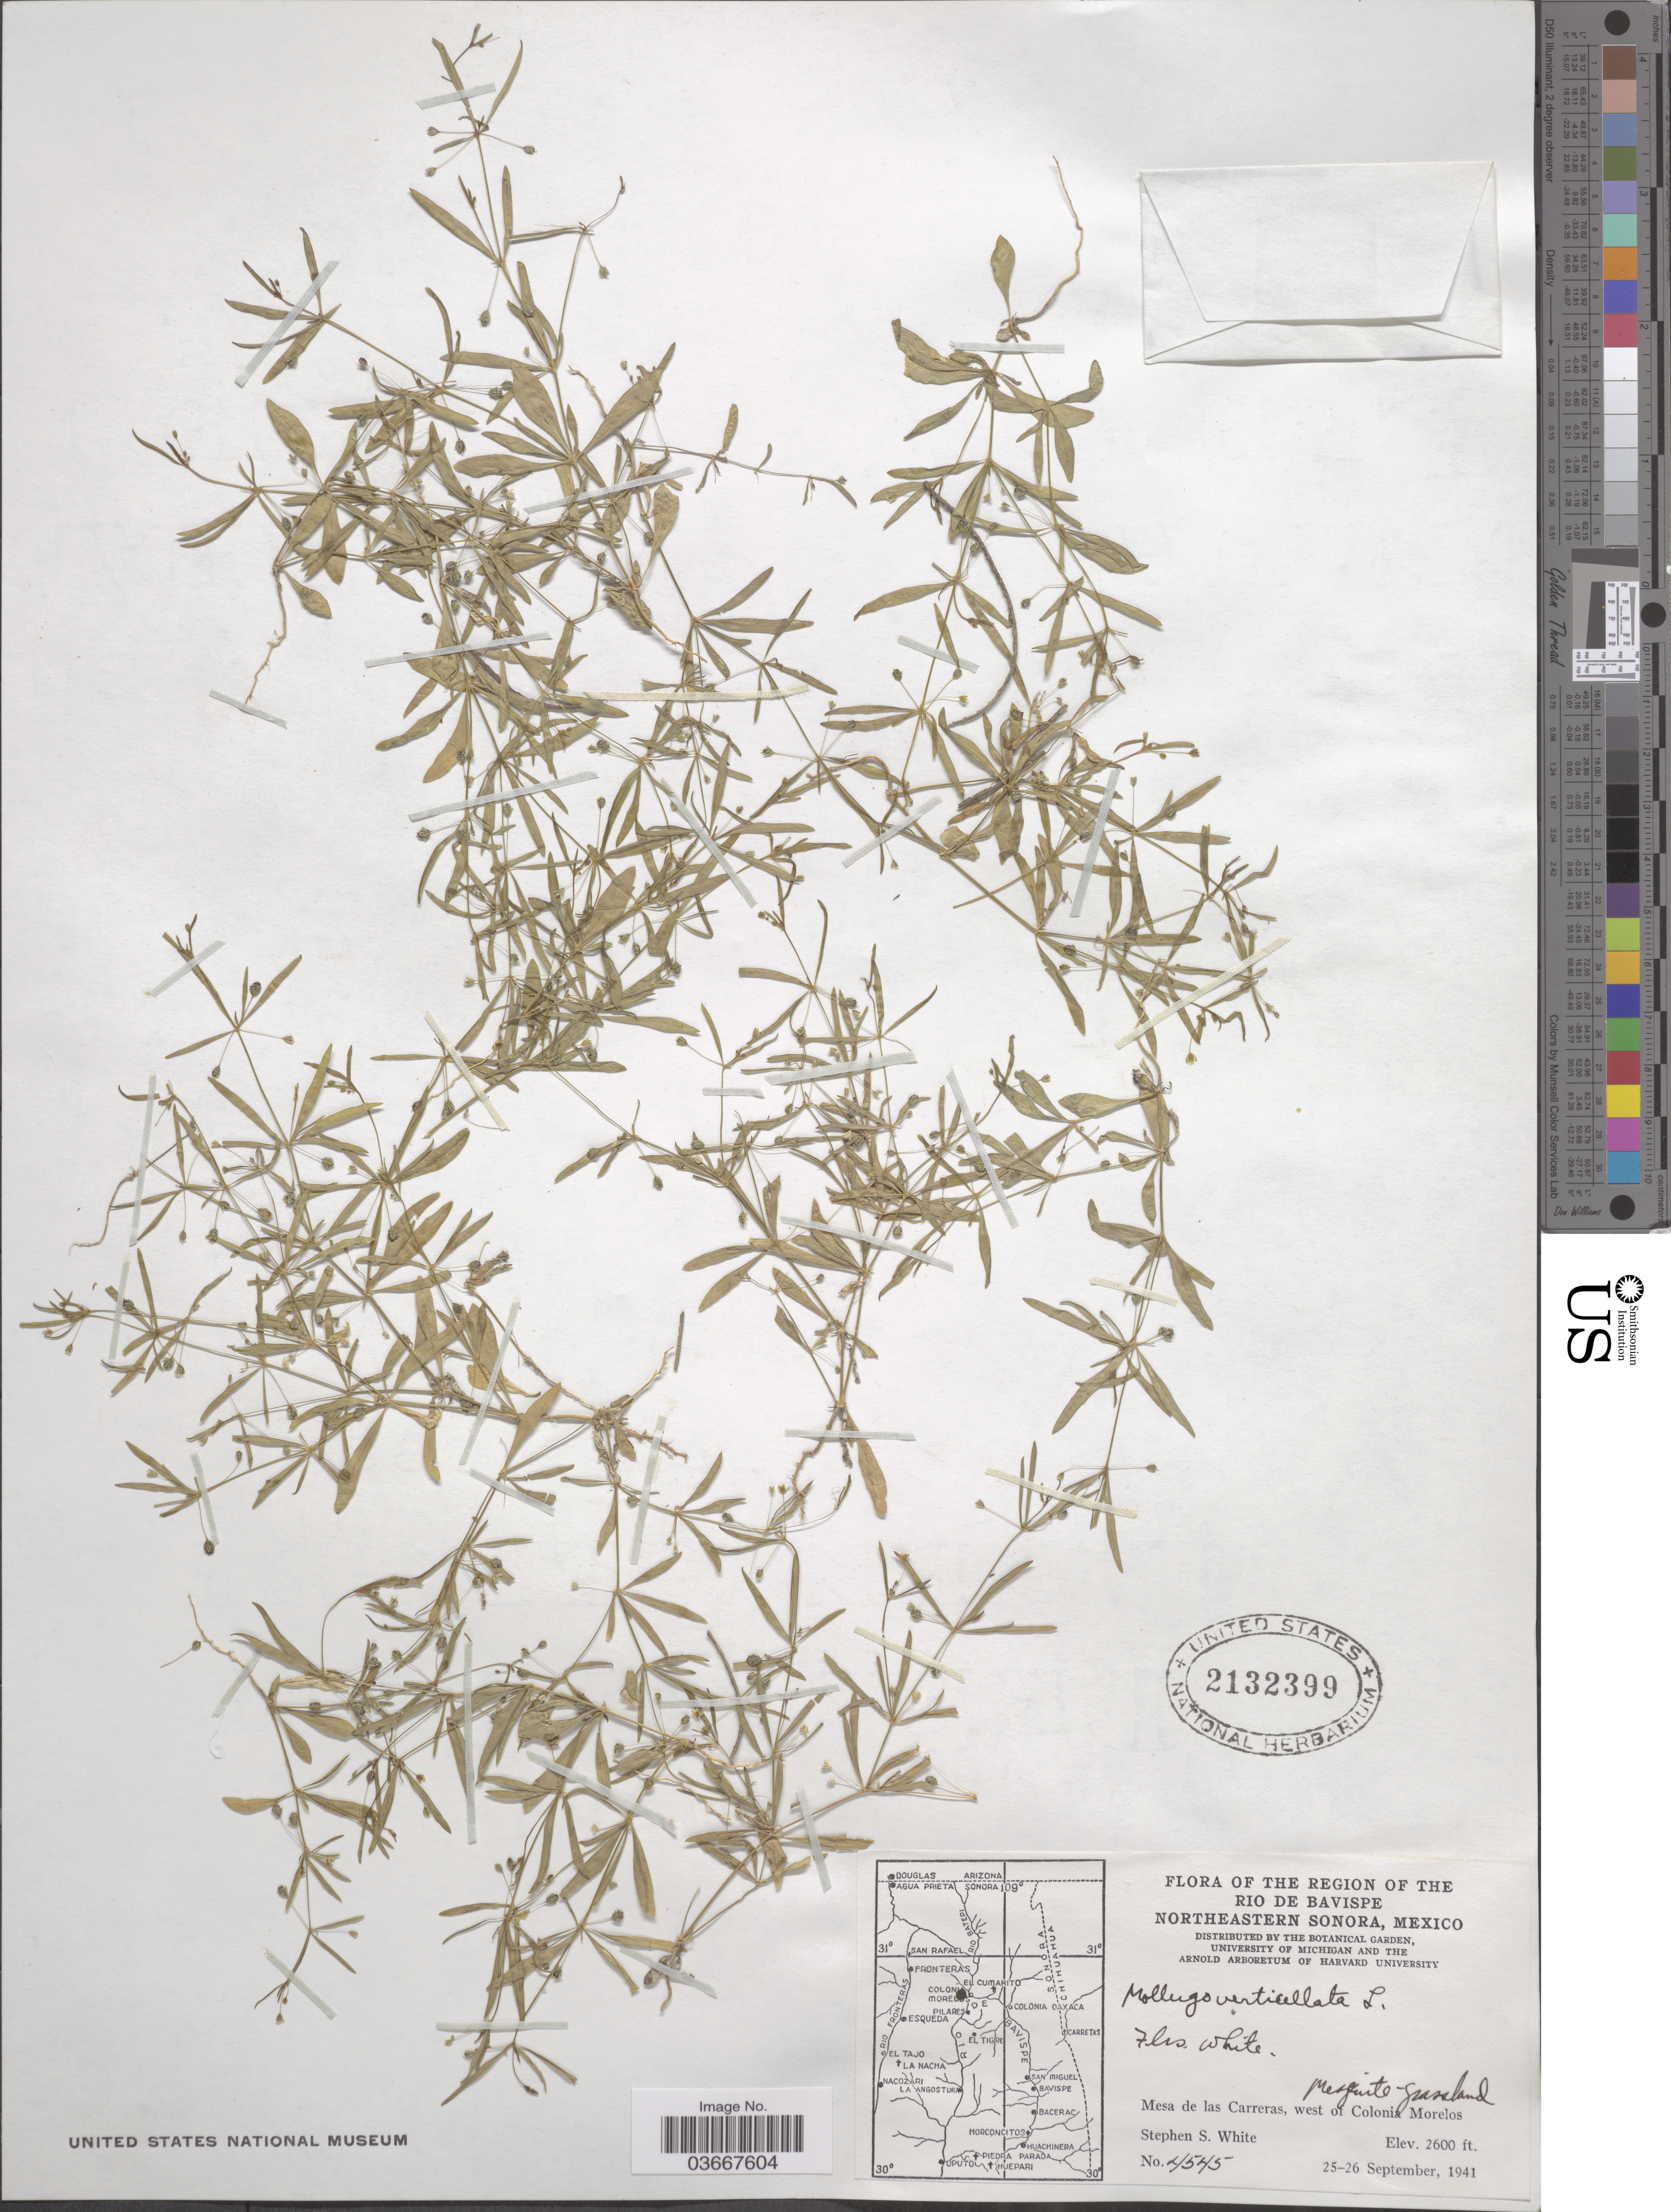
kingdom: Plantae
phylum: Tracheophyta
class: Magnoliopsida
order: Caryophyllales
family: Molluginaceae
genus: Mollugo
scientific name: Mollugo verticillata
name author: L.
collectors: S. S. White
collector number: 4545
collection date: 1941-09-25/1941-09-26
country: Mexico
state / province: Sonora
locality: The Region of The Rio of Bavispe. Northeastern Sonora. Mesa de las Carreras, west of Colonia Morelos.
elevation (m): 792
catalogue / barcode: US 2132399